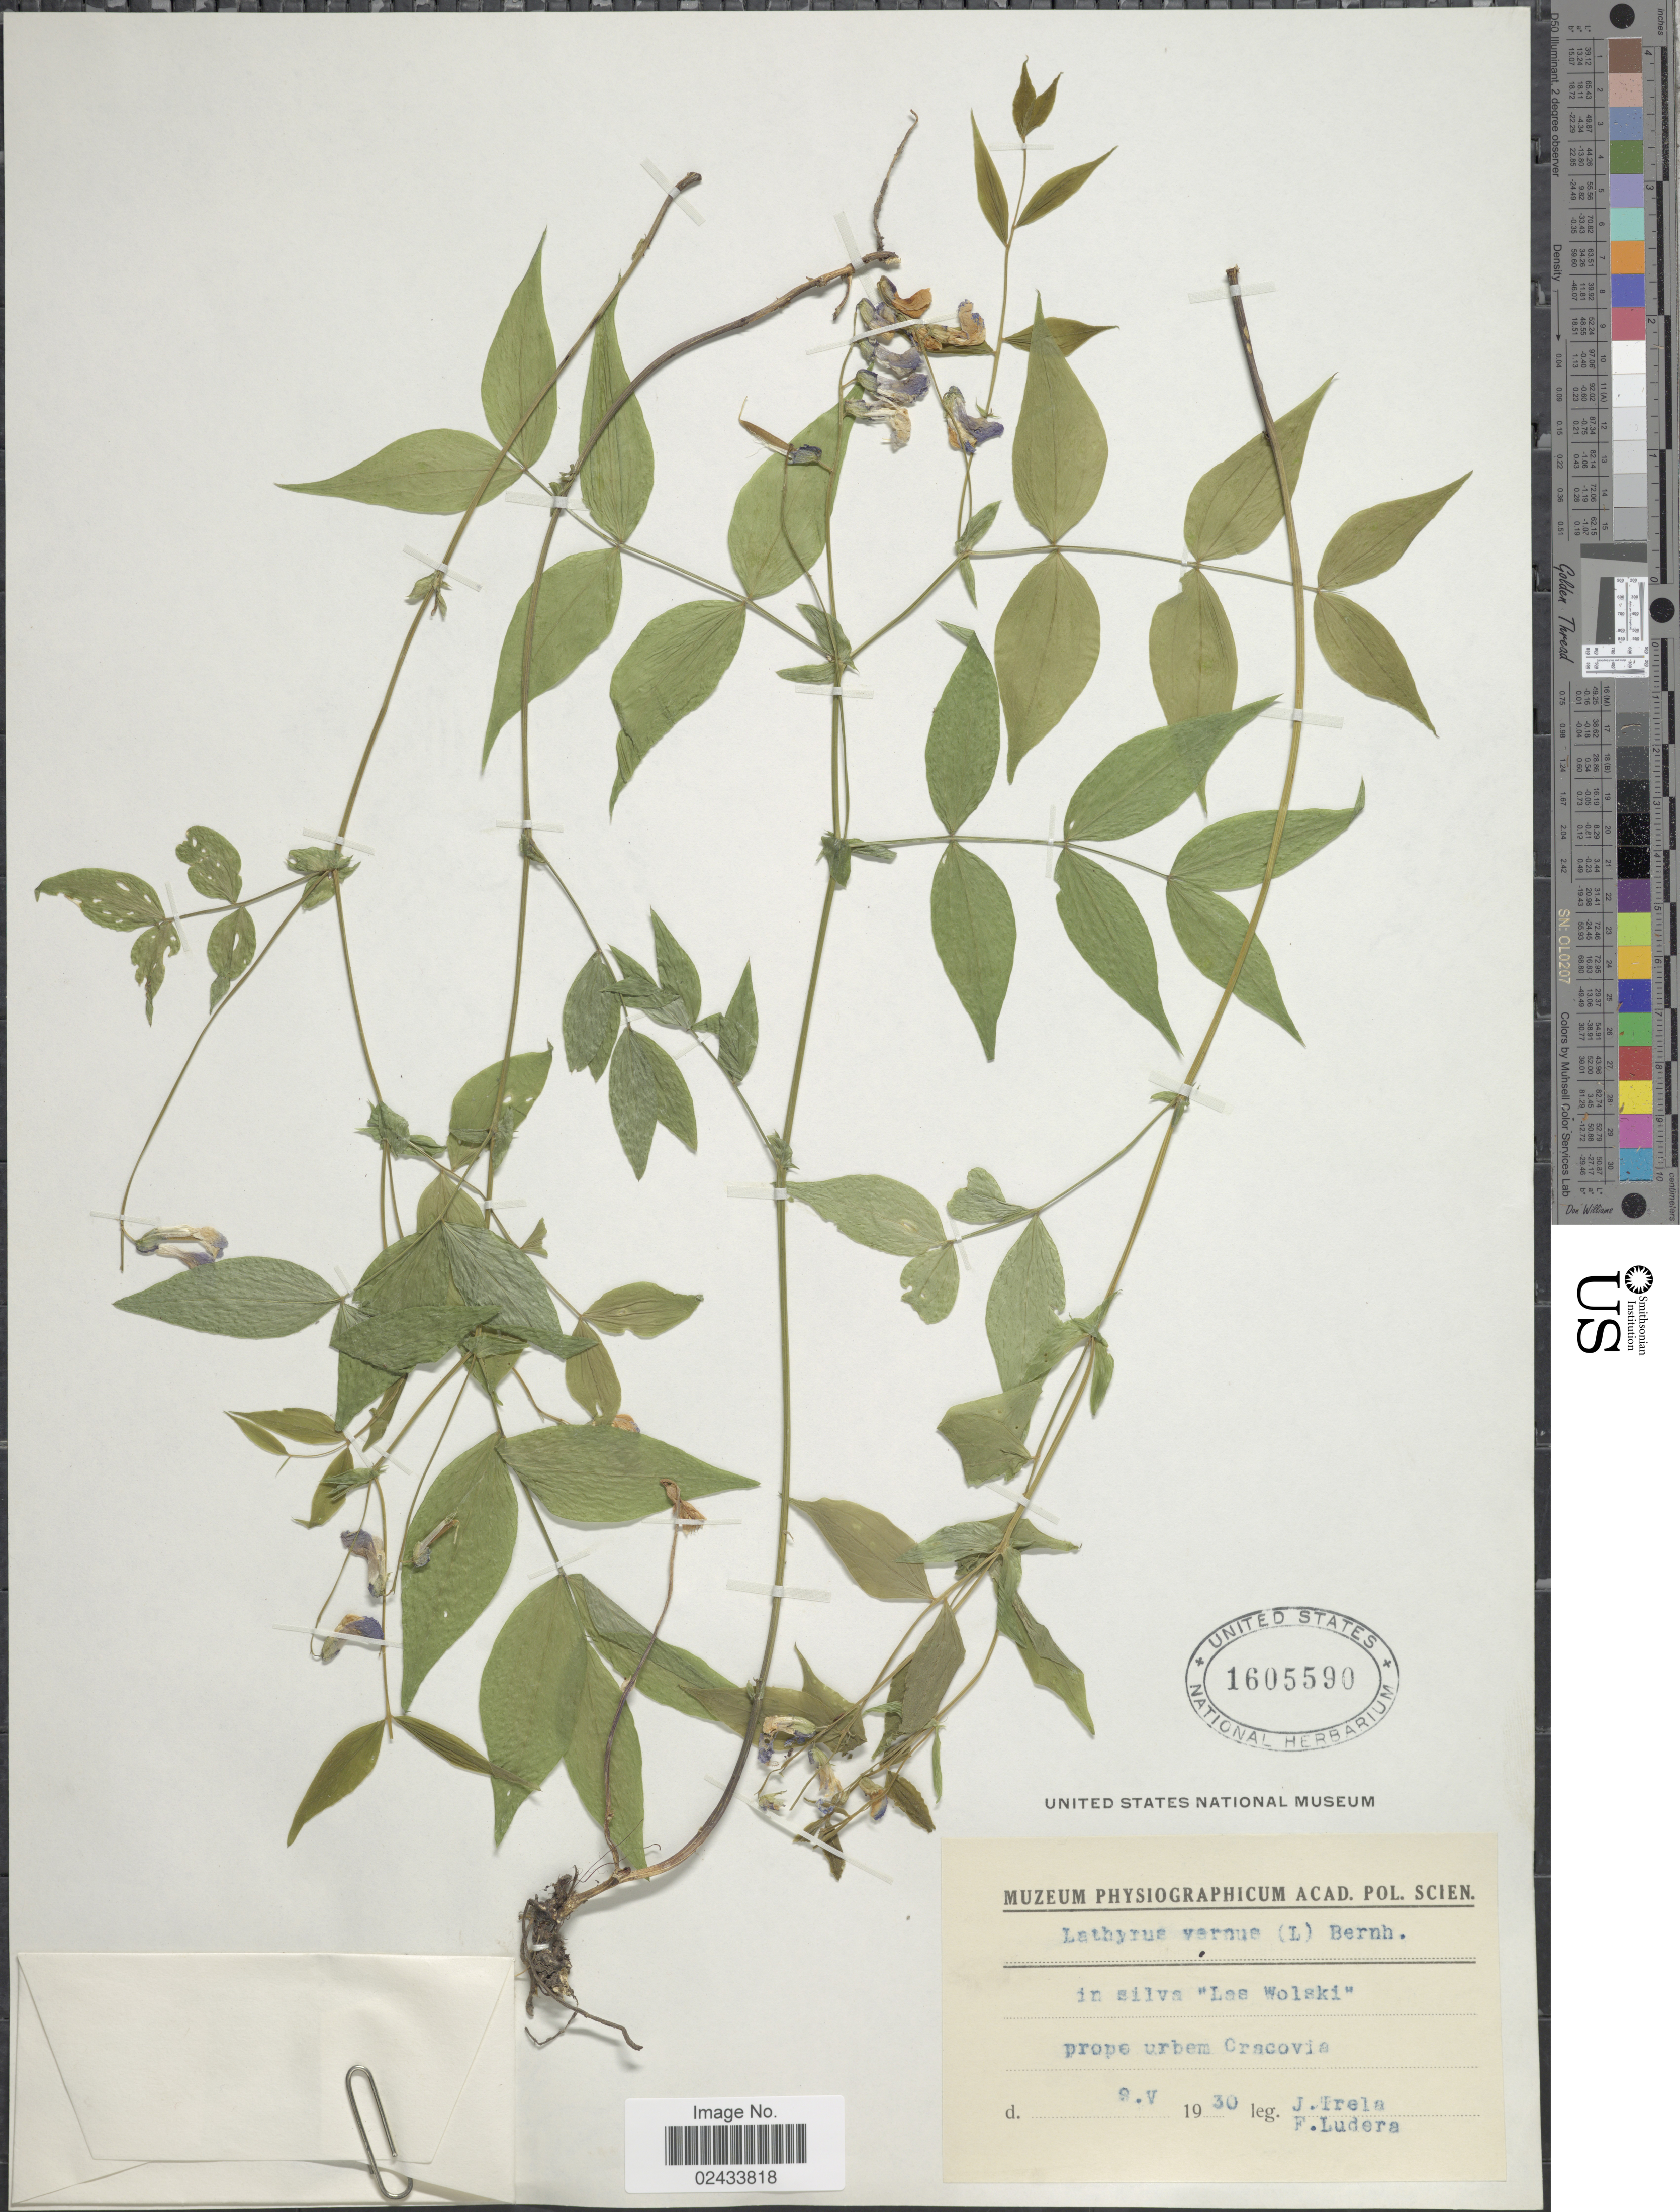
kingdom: Plantae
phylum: Tracheophyta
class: Magnoliopsida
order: Fabales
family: Fabaceae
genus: Lathyrus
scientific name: Lathyrus vernus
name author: (L.) Bernh.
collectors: J. Trela & F. Ludera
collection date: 1930-05-09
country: Poland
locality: In silva "Las Wolski" prope urbem Cracovia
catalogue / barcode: US 1605590